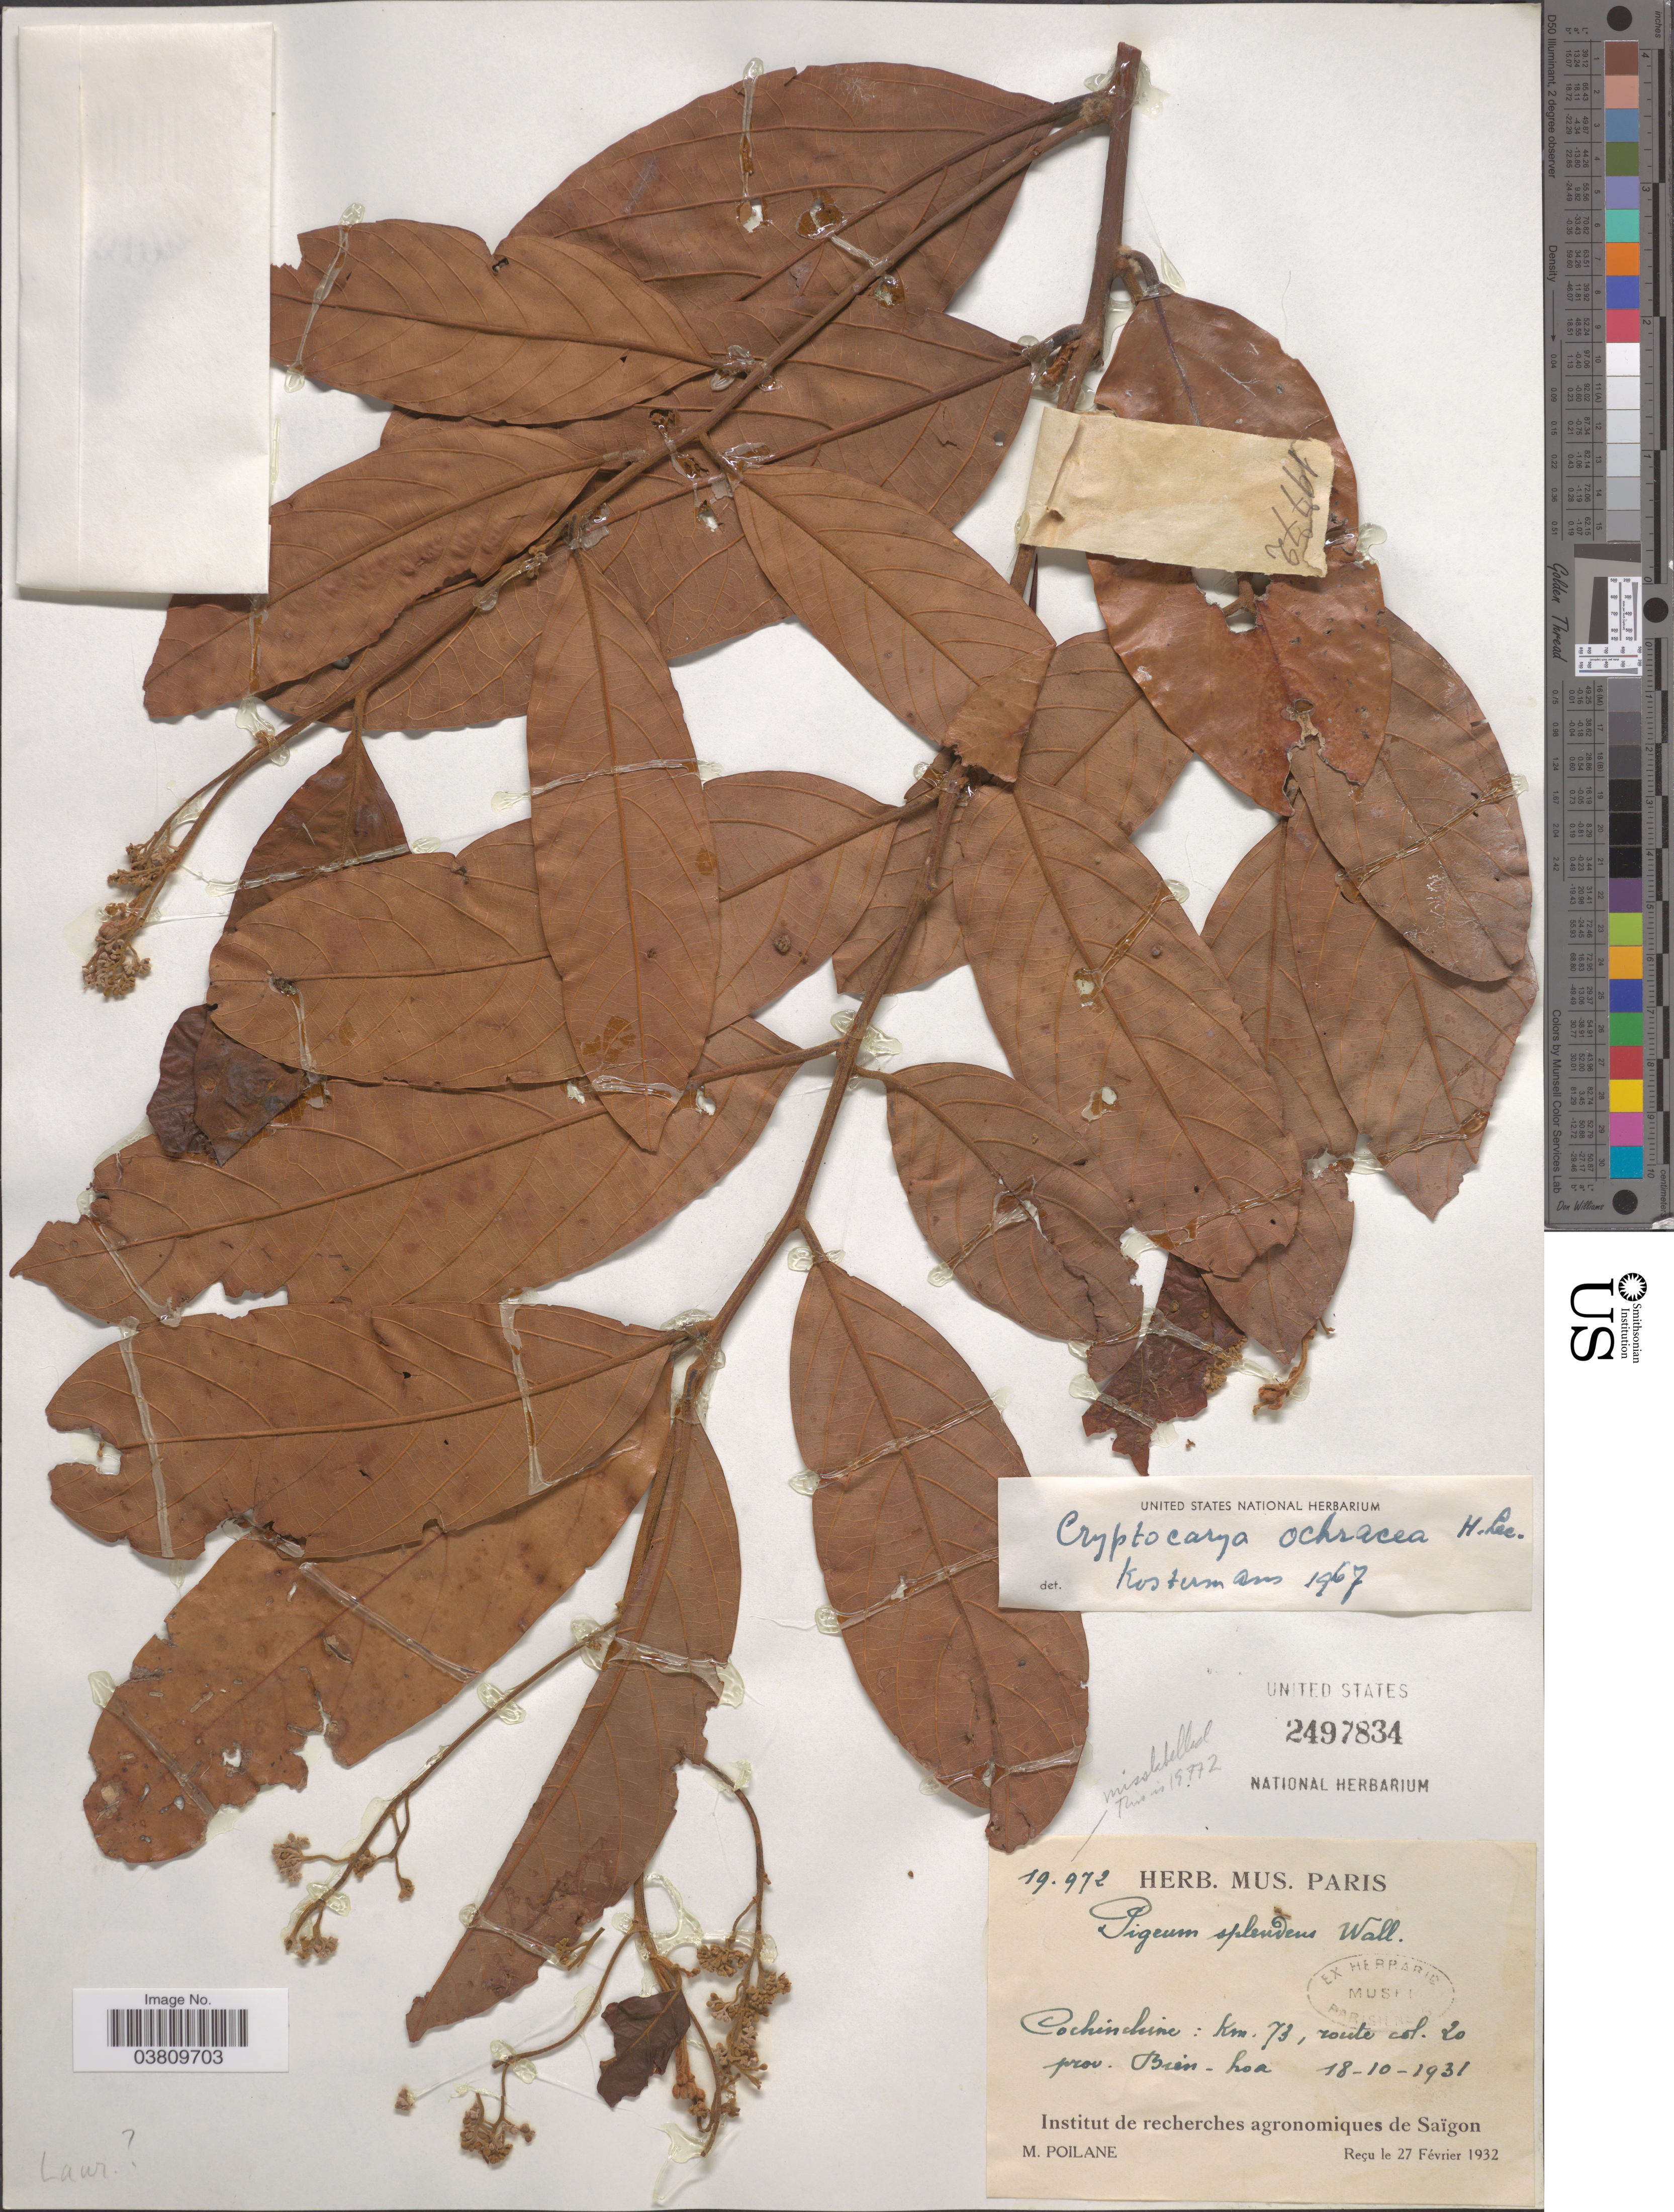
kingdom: Plantae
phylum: Tracheophyta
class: Magnoliopsida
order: Laurales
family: Lauraceae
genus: Cryptocarya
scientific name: Cryptocarya ochracea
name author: Lecomte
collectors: M. Poilane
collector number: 19972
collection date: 1931-10-18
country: Vietnam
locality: Cochinchine: Km. 73, route col 20. prov. Bien-hoa.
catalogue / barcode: US 2497834